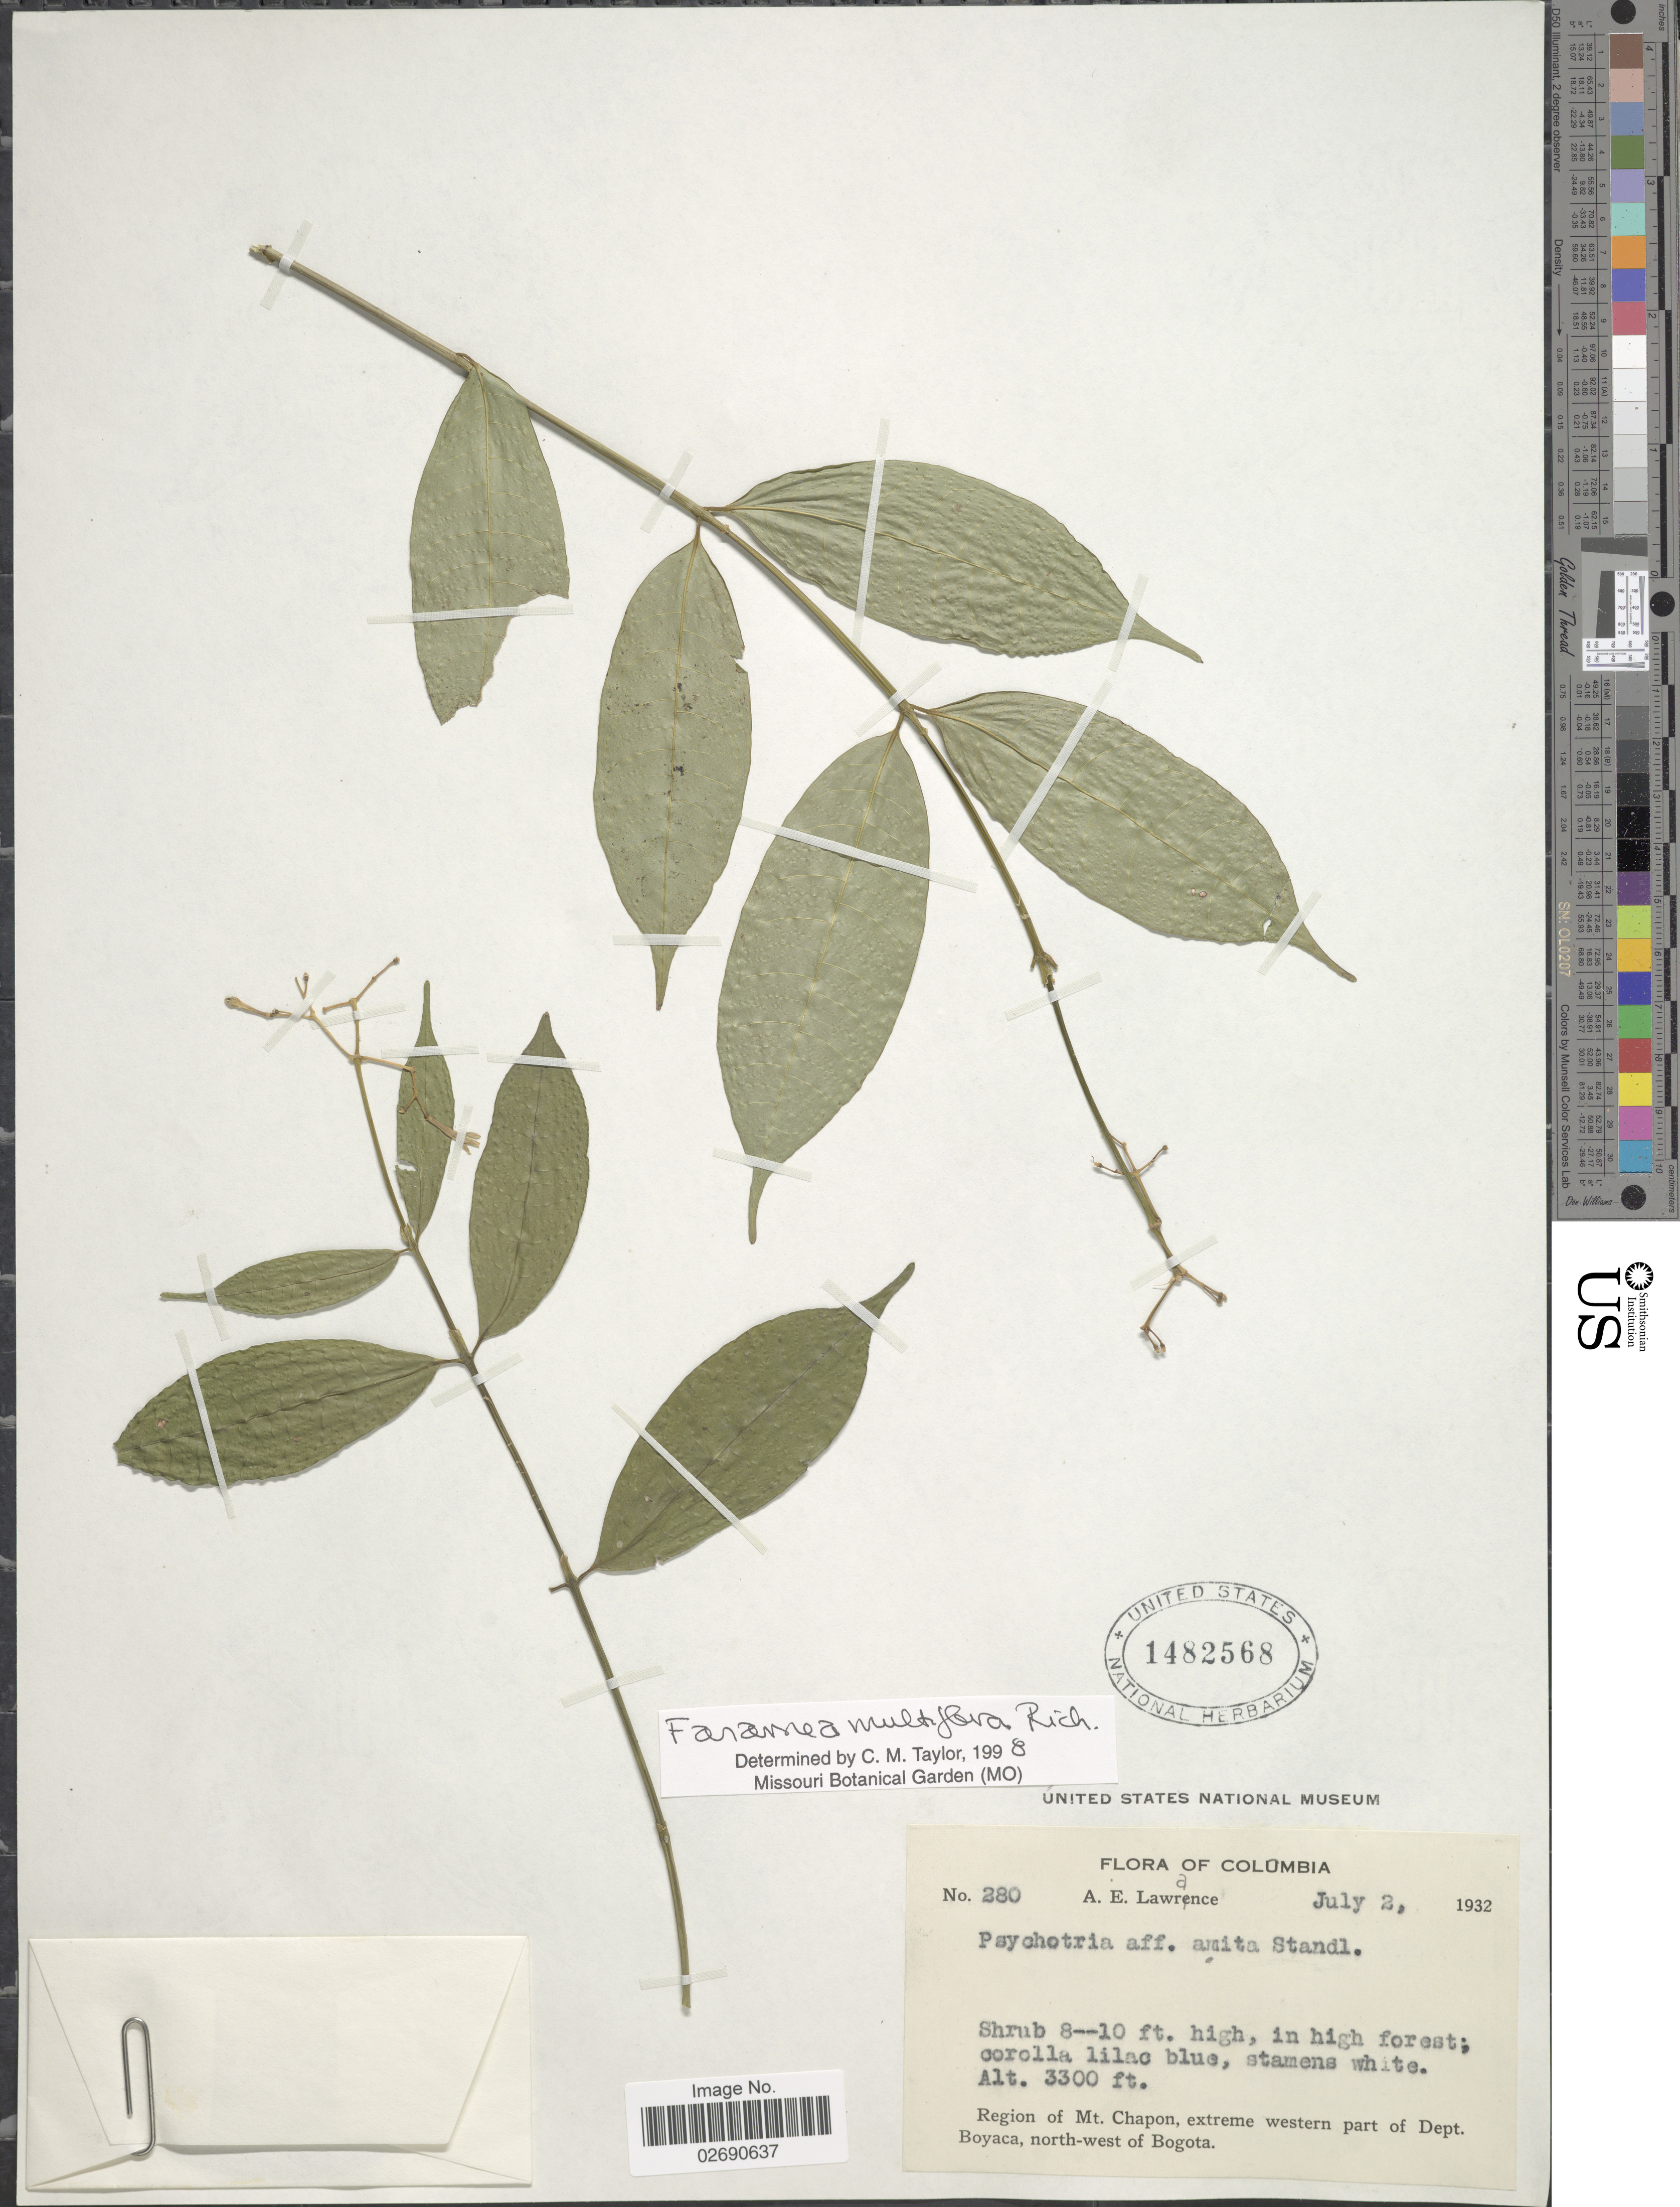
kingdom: Plantae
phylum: Tracheophyta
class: Magnoliopsida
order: Gentianales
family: Rubiaceae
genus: Faramea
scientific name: Faramea multiflora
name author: A. Rich. ex DC.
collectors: A. Lawrance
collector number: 280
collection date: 1932-07-02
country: Colombia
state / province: Boyacá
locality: In high forest; Region of Mt Chapo, extreme western part of Dept. Boyaca, north-west of Bogota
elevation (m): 1006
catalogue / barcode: US 1482568